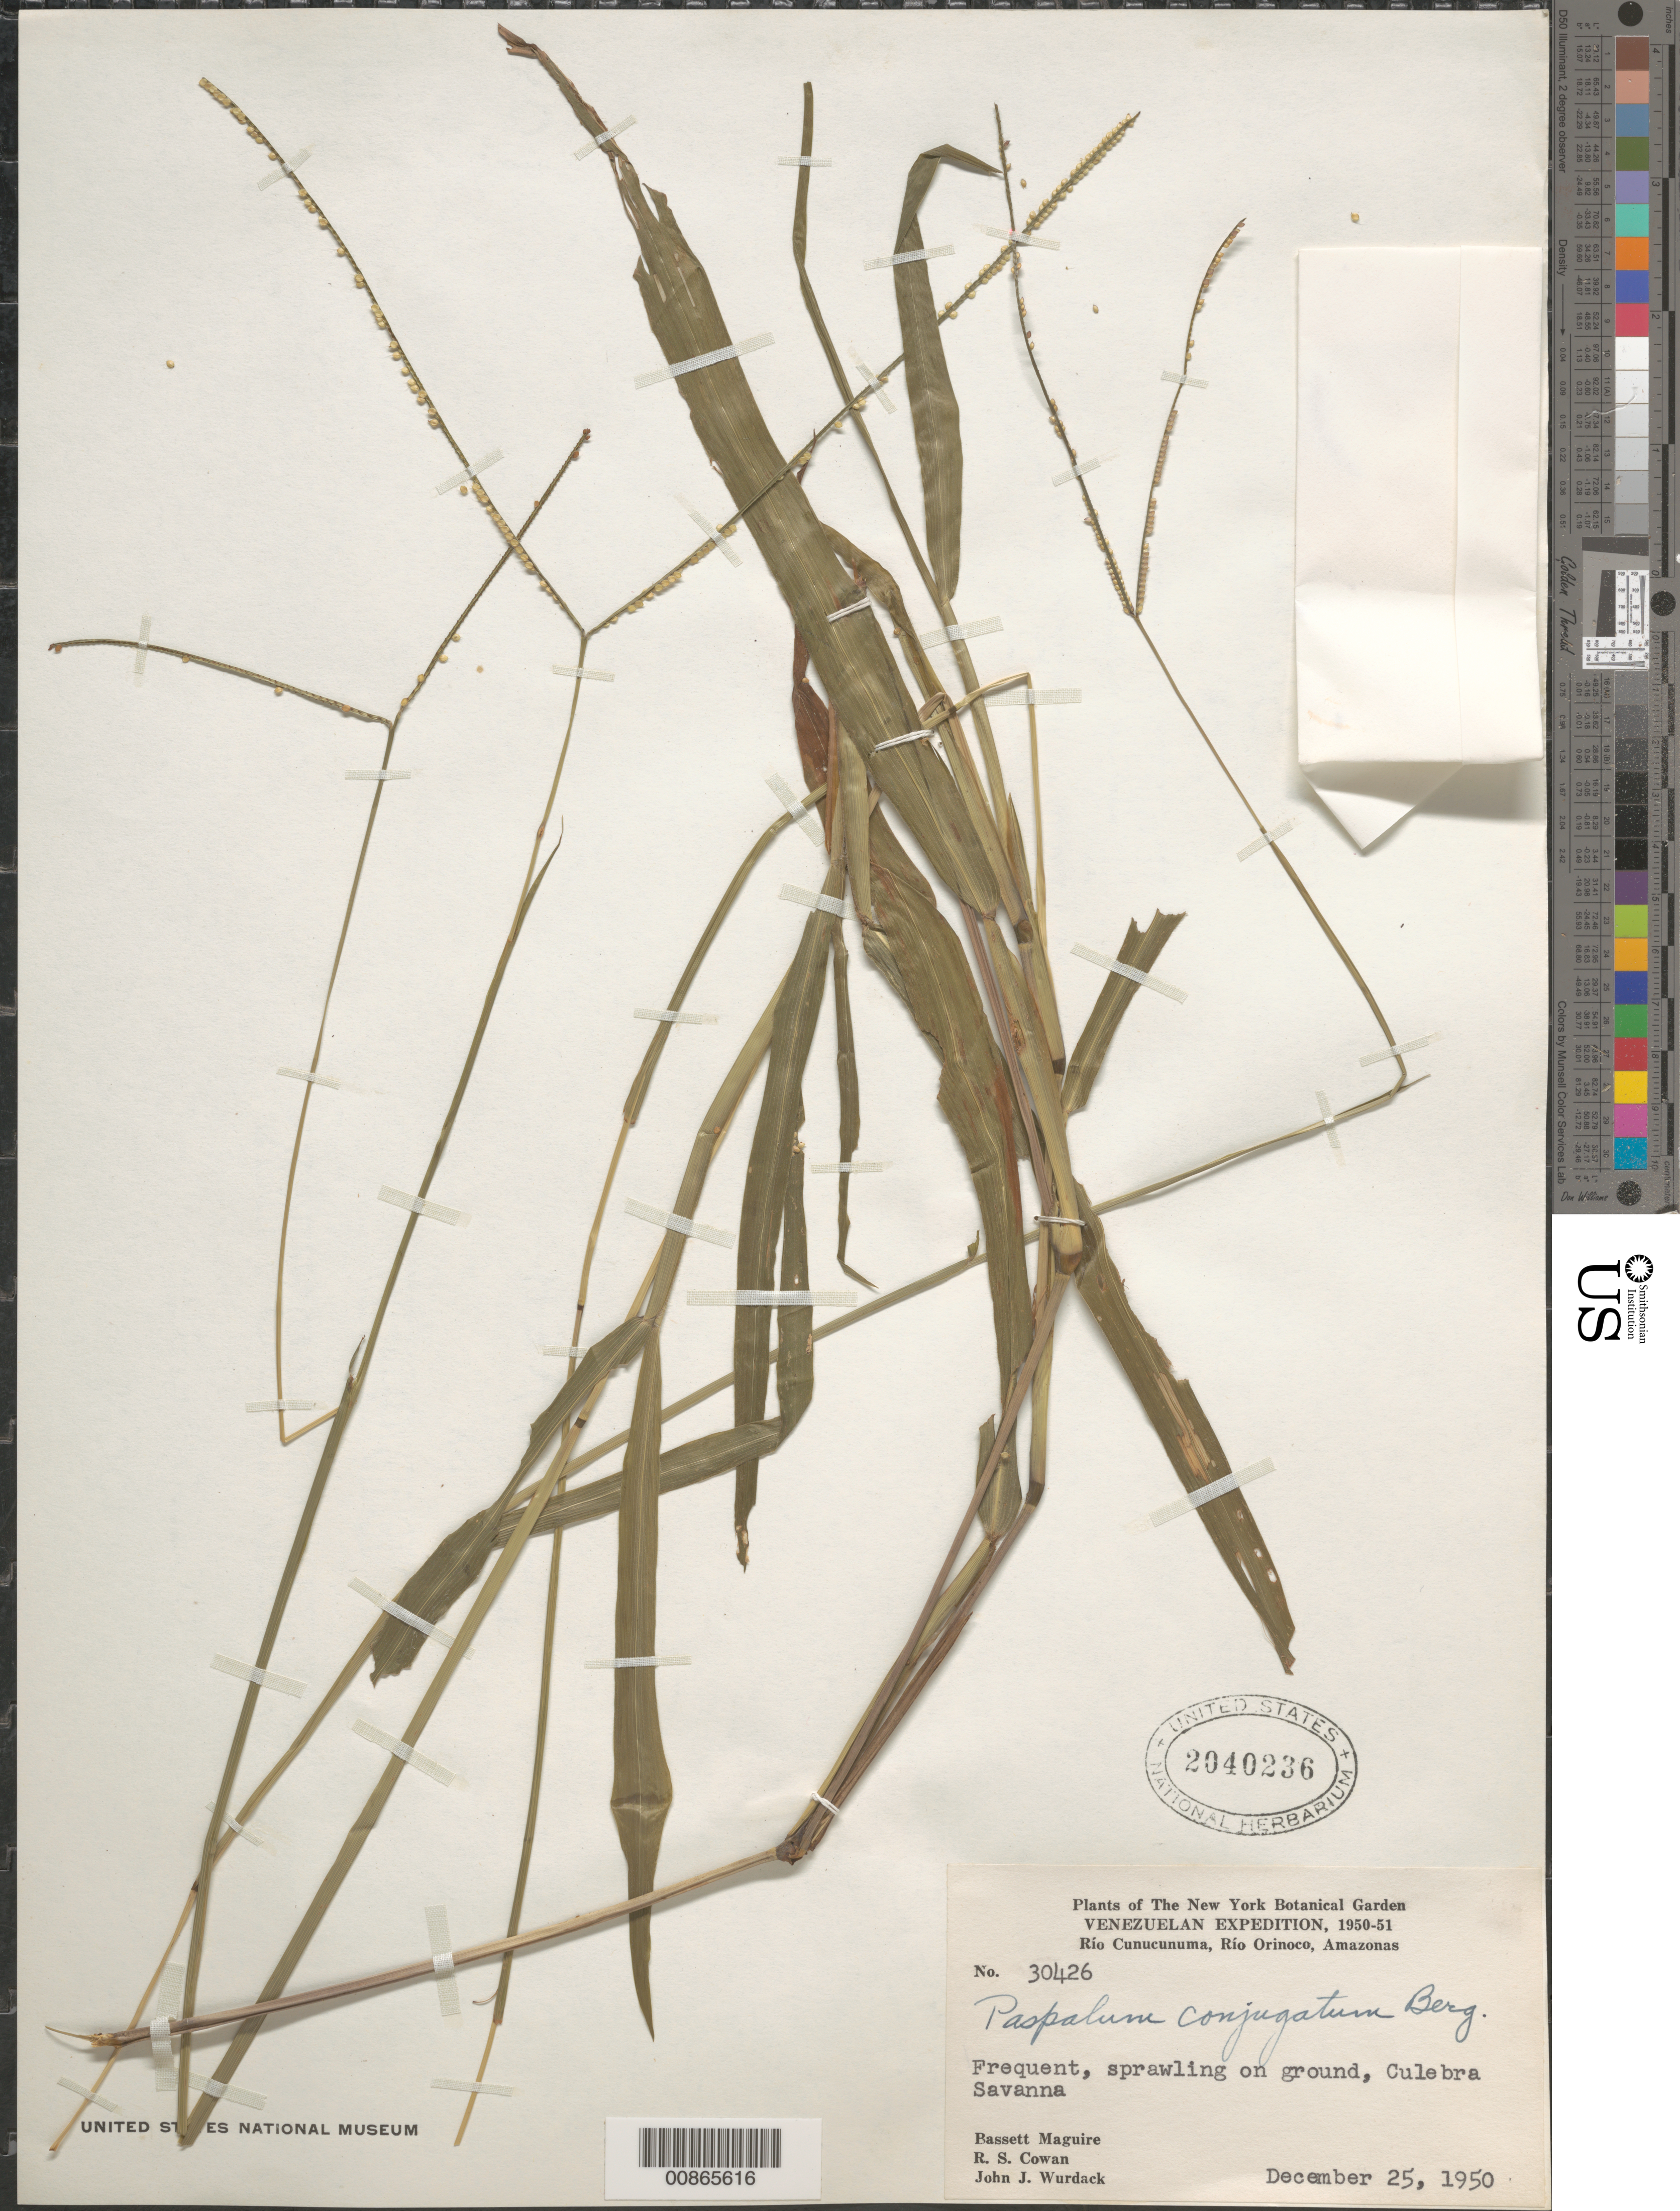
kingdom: Plantae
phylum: Tracheophyta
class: Liliopsida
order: Poales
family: Poaceae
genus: Paspalum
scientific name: Paspalum conjugatum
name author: P.J. Bergius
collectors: B. Maguire, R. S. Cowan & J. J. Wurdack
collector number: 30426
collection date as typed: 25-Dec-50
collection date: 1950-12-25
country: Venezuela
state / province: Amazonas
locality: Cerro Duida, NW base; Culebra Savanna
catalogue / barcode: US 2040236